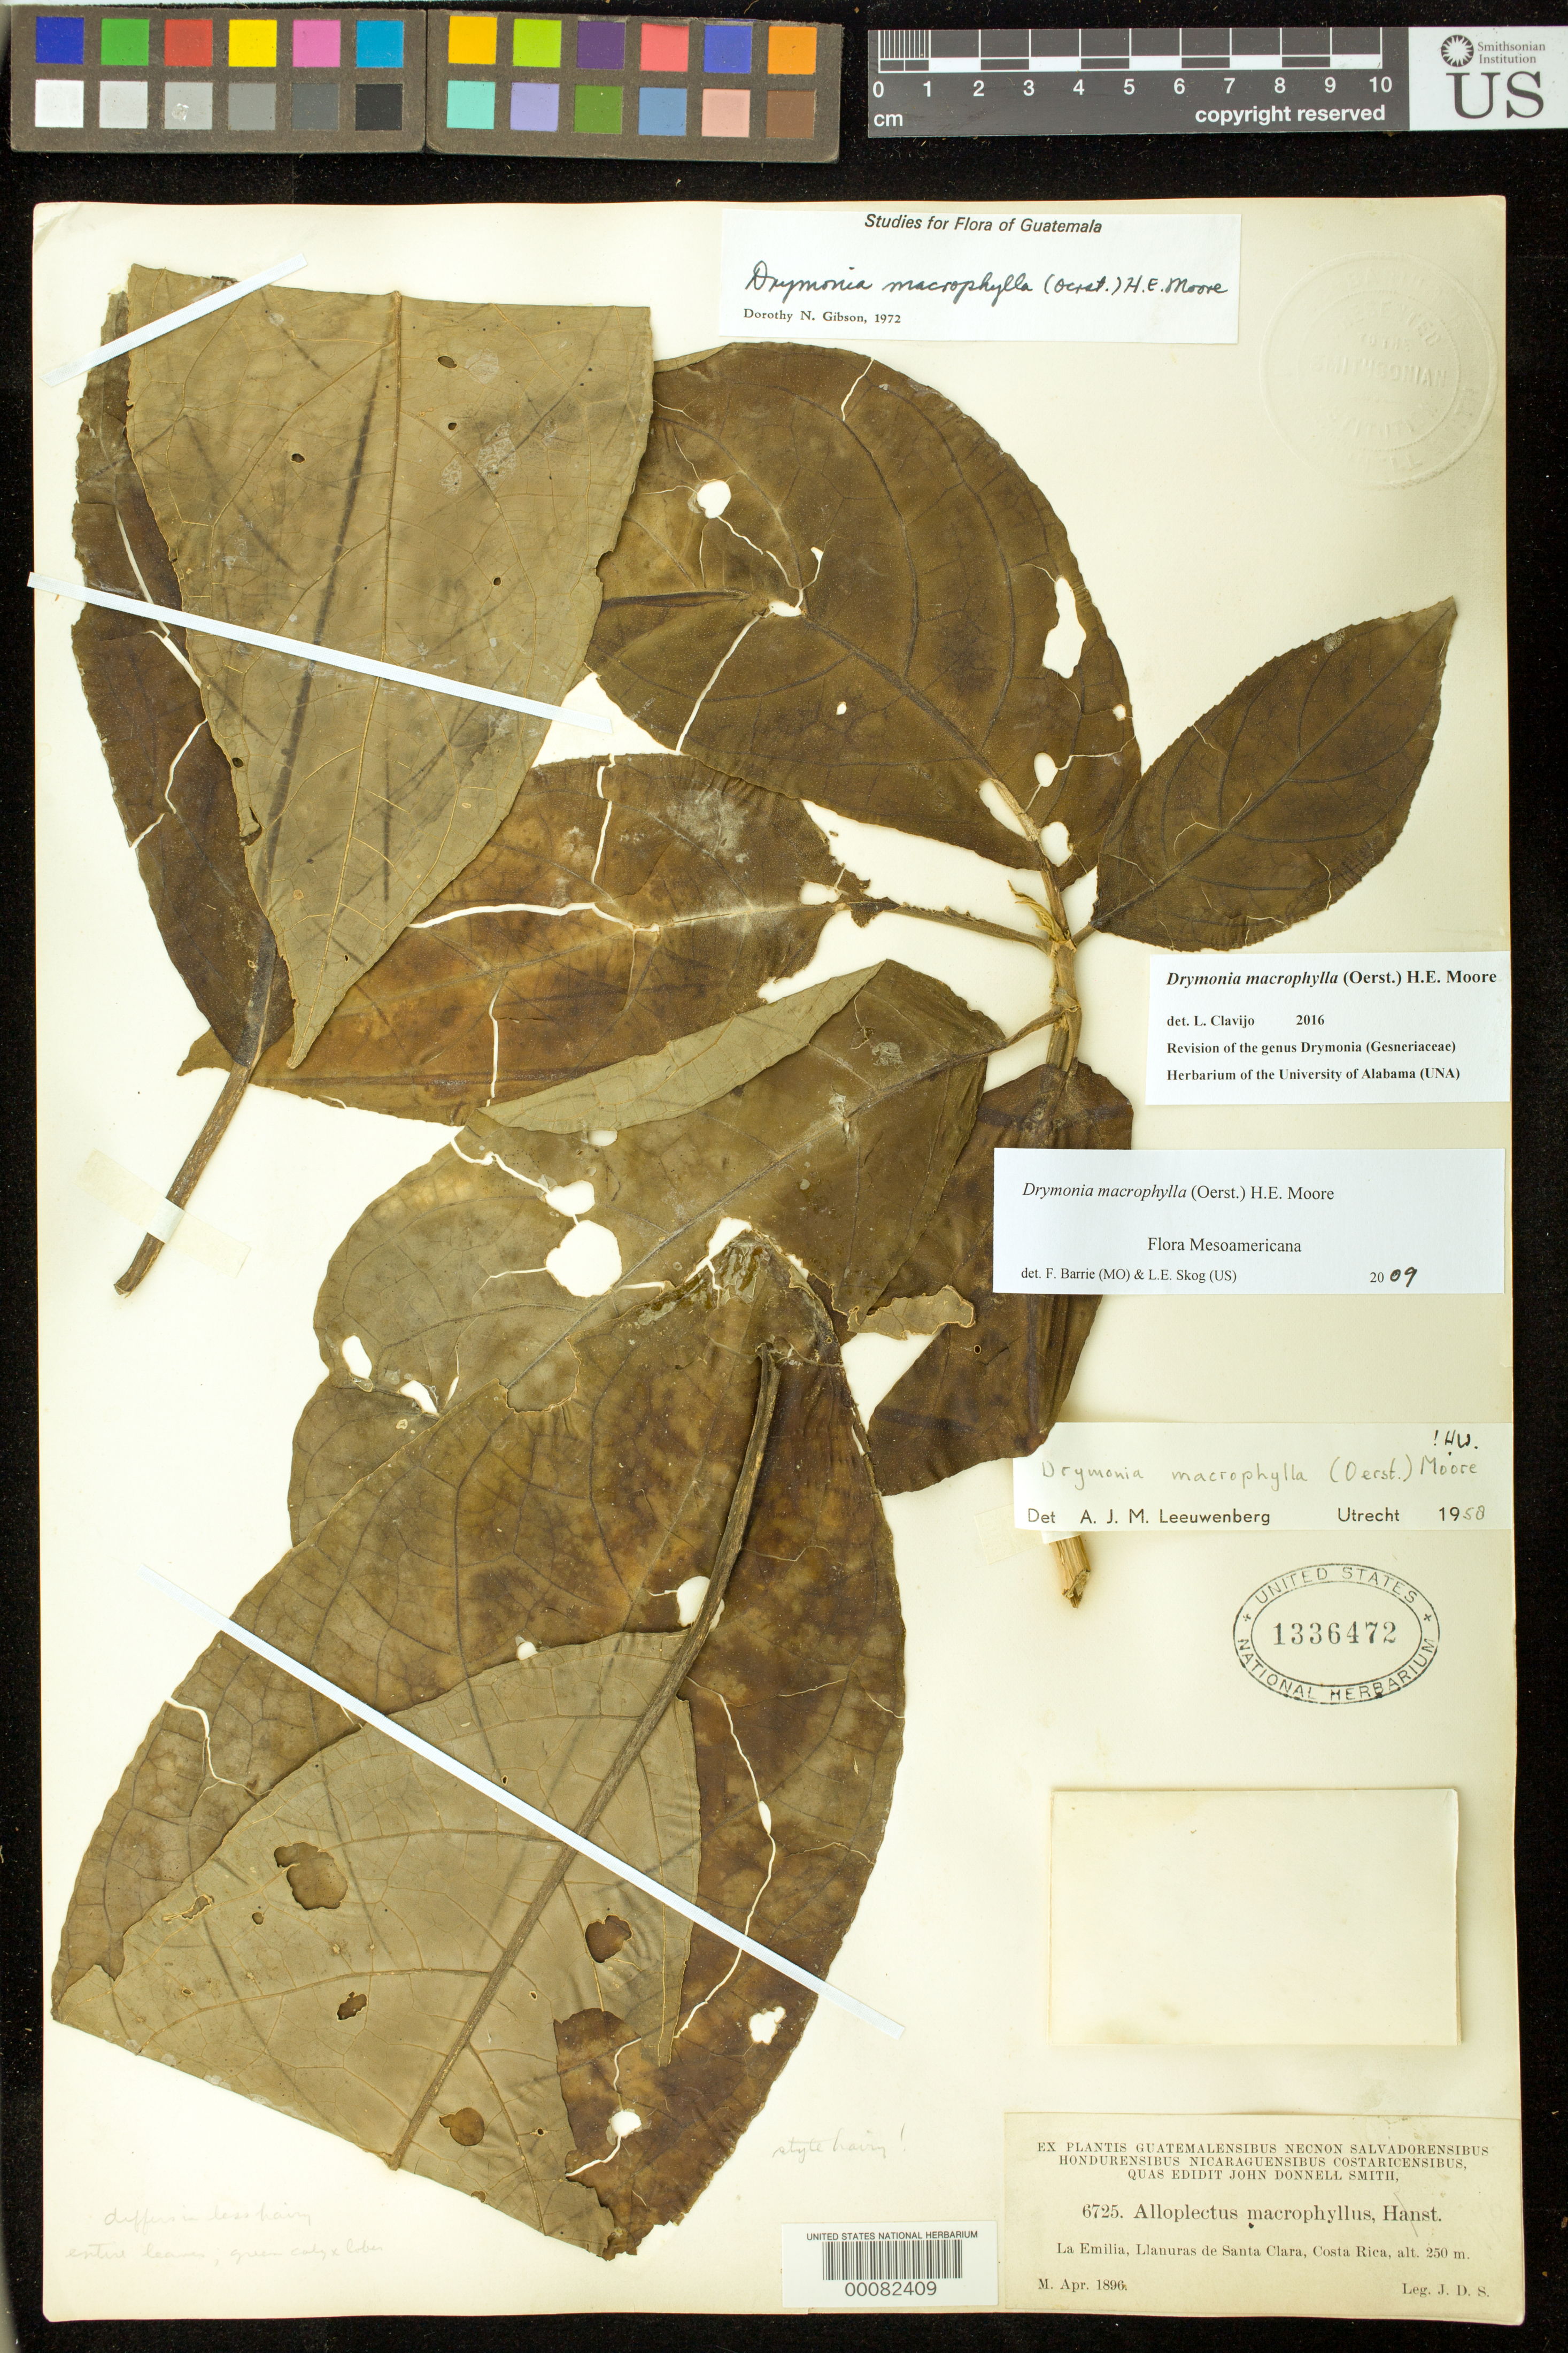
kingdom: Plantae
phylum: Tracheophyta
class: Magnoliopsida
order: Lamiales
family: Gesneriaceae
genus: Drymonia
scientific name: Drymonia macrophylla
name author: (Oerst.) H.E. Moore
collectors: J. Donnell Smith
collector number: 6725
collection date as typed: Apr 1896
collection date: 1896-04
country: Costa Rica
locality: La Emilia, Llanuras de Santa Clara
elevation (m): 250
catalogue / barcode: US 1336472